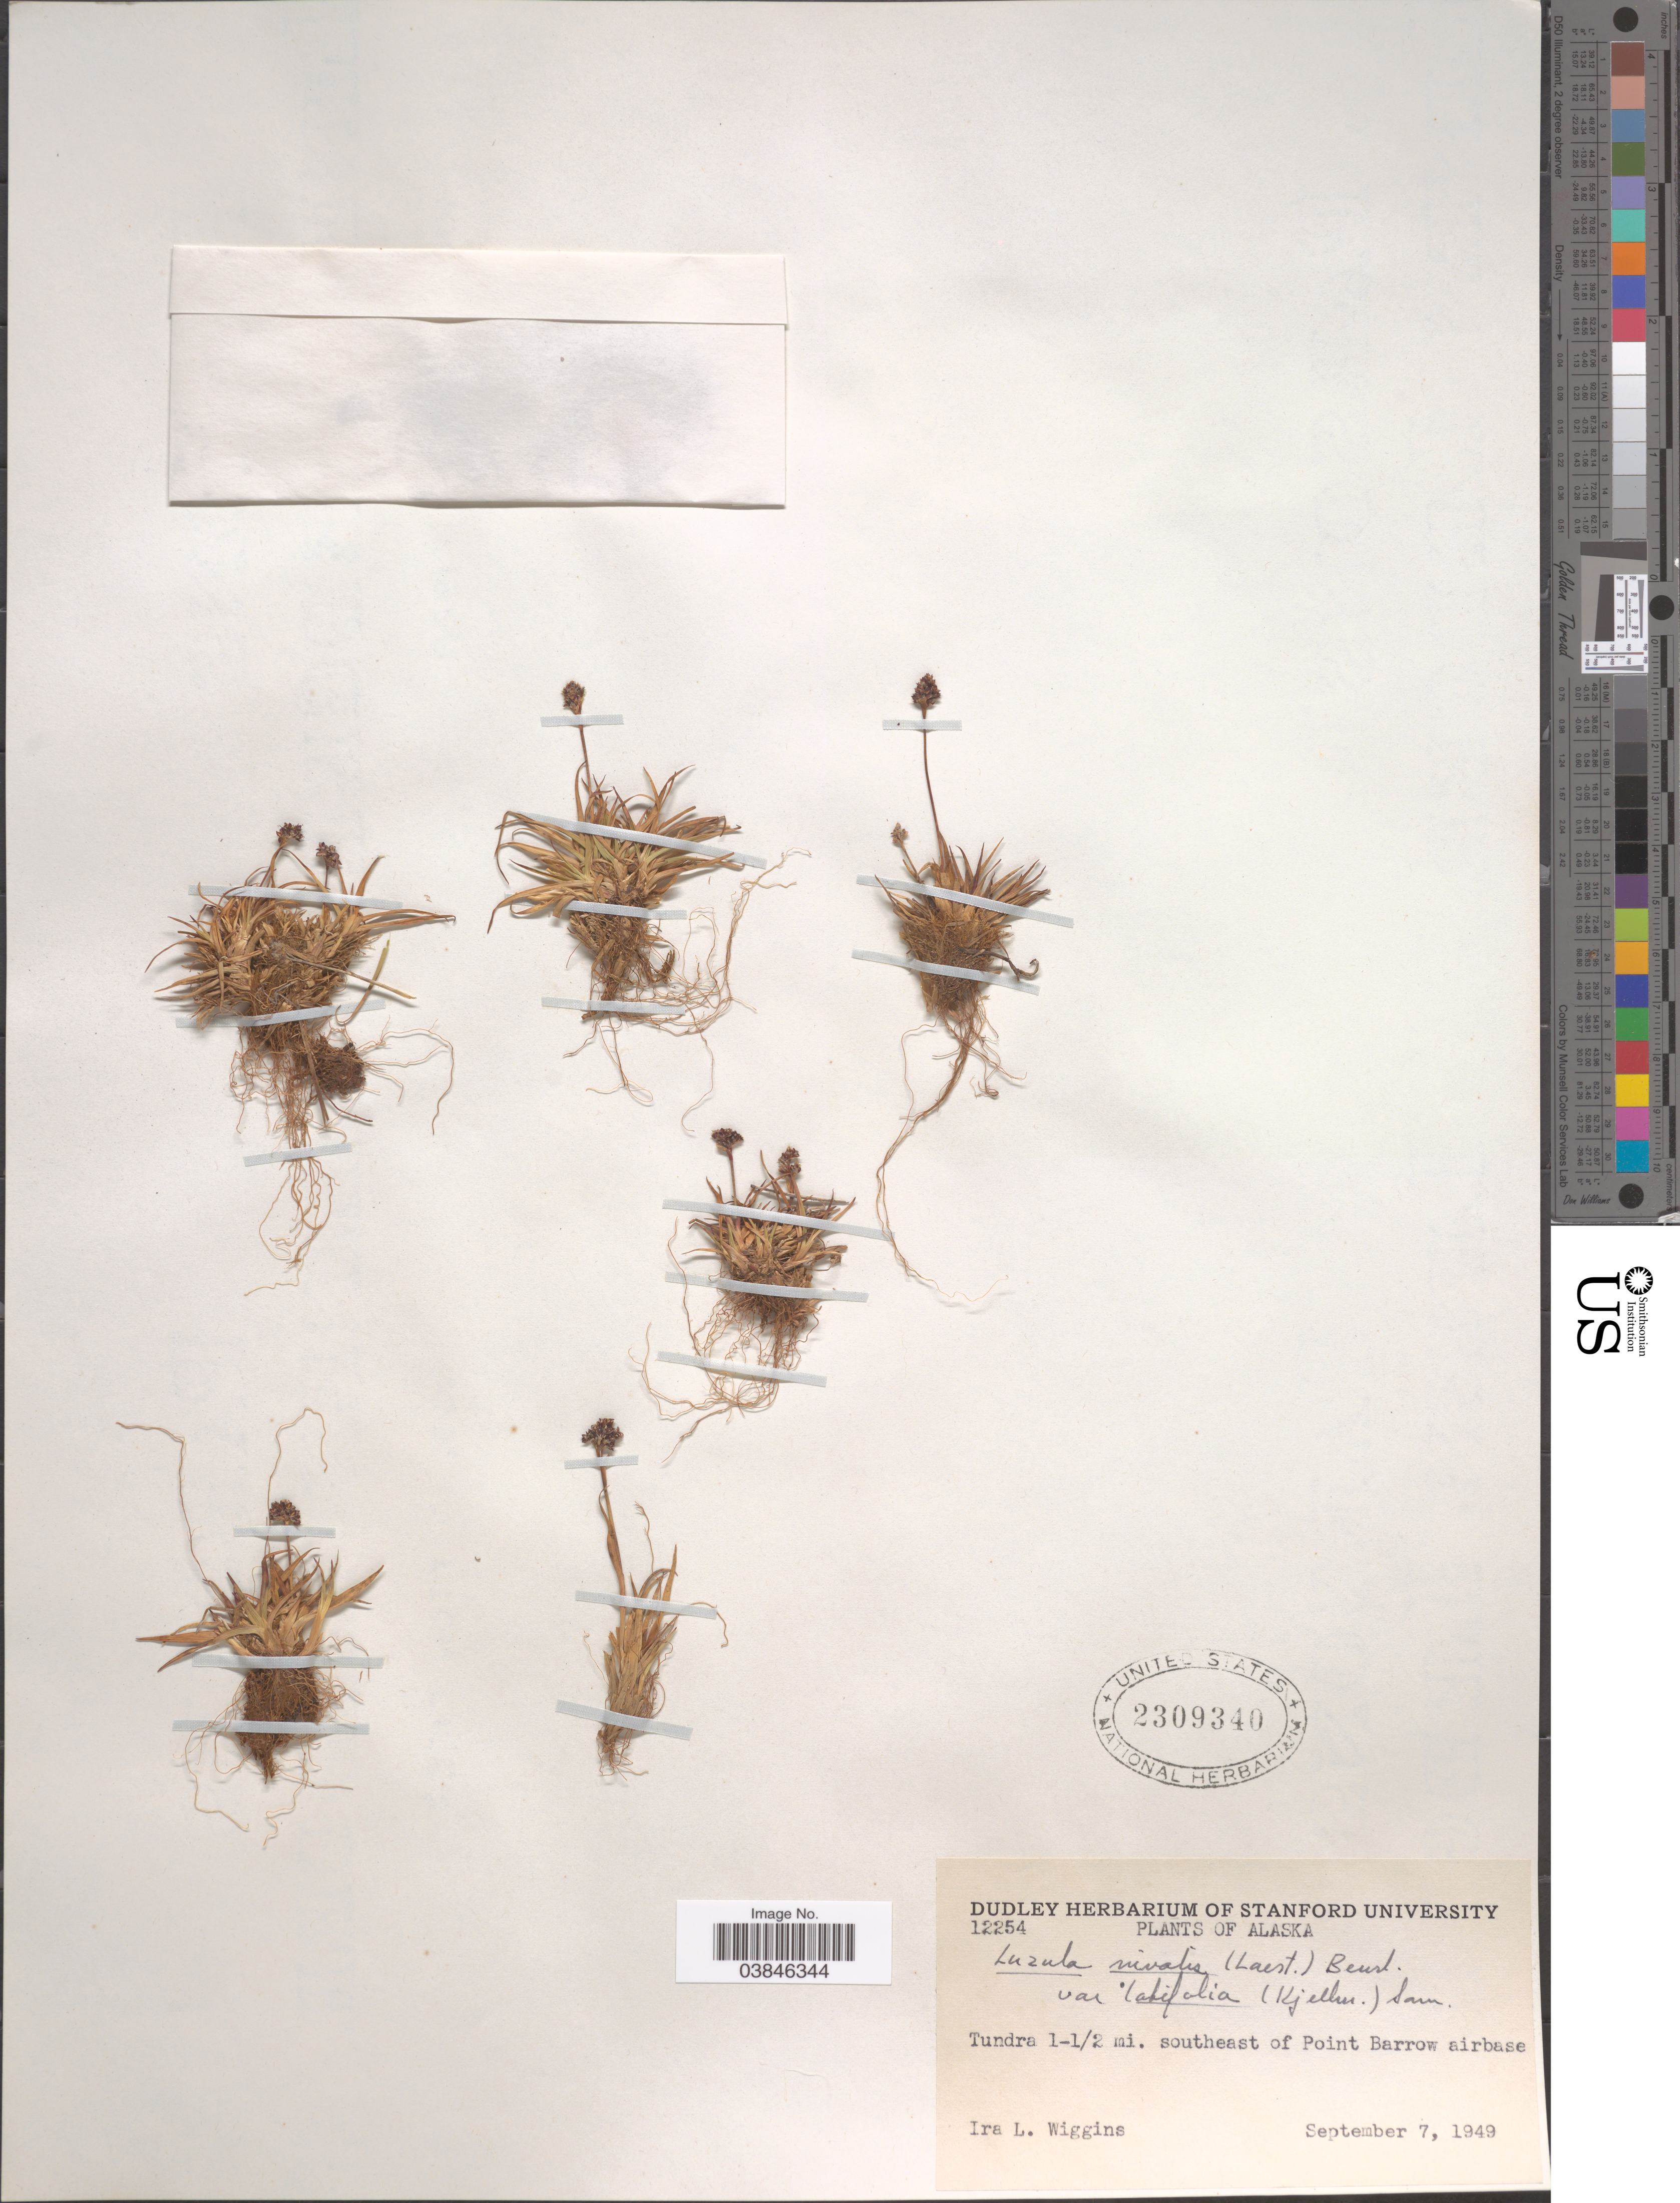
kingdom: Plantae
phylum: Tracheophyta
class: Liliopsida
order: Poales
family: Juncaceae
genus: Luzula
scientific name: Luzula nivalis var. latifolia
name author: Sam. ex Hultén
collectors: I. L. Wiggins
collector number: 12254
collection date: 1949-09-07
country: United States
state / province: Alaska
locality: Tundra 1-½ mi. southeast of Point Barrow airbase.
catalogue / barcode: US 2309340